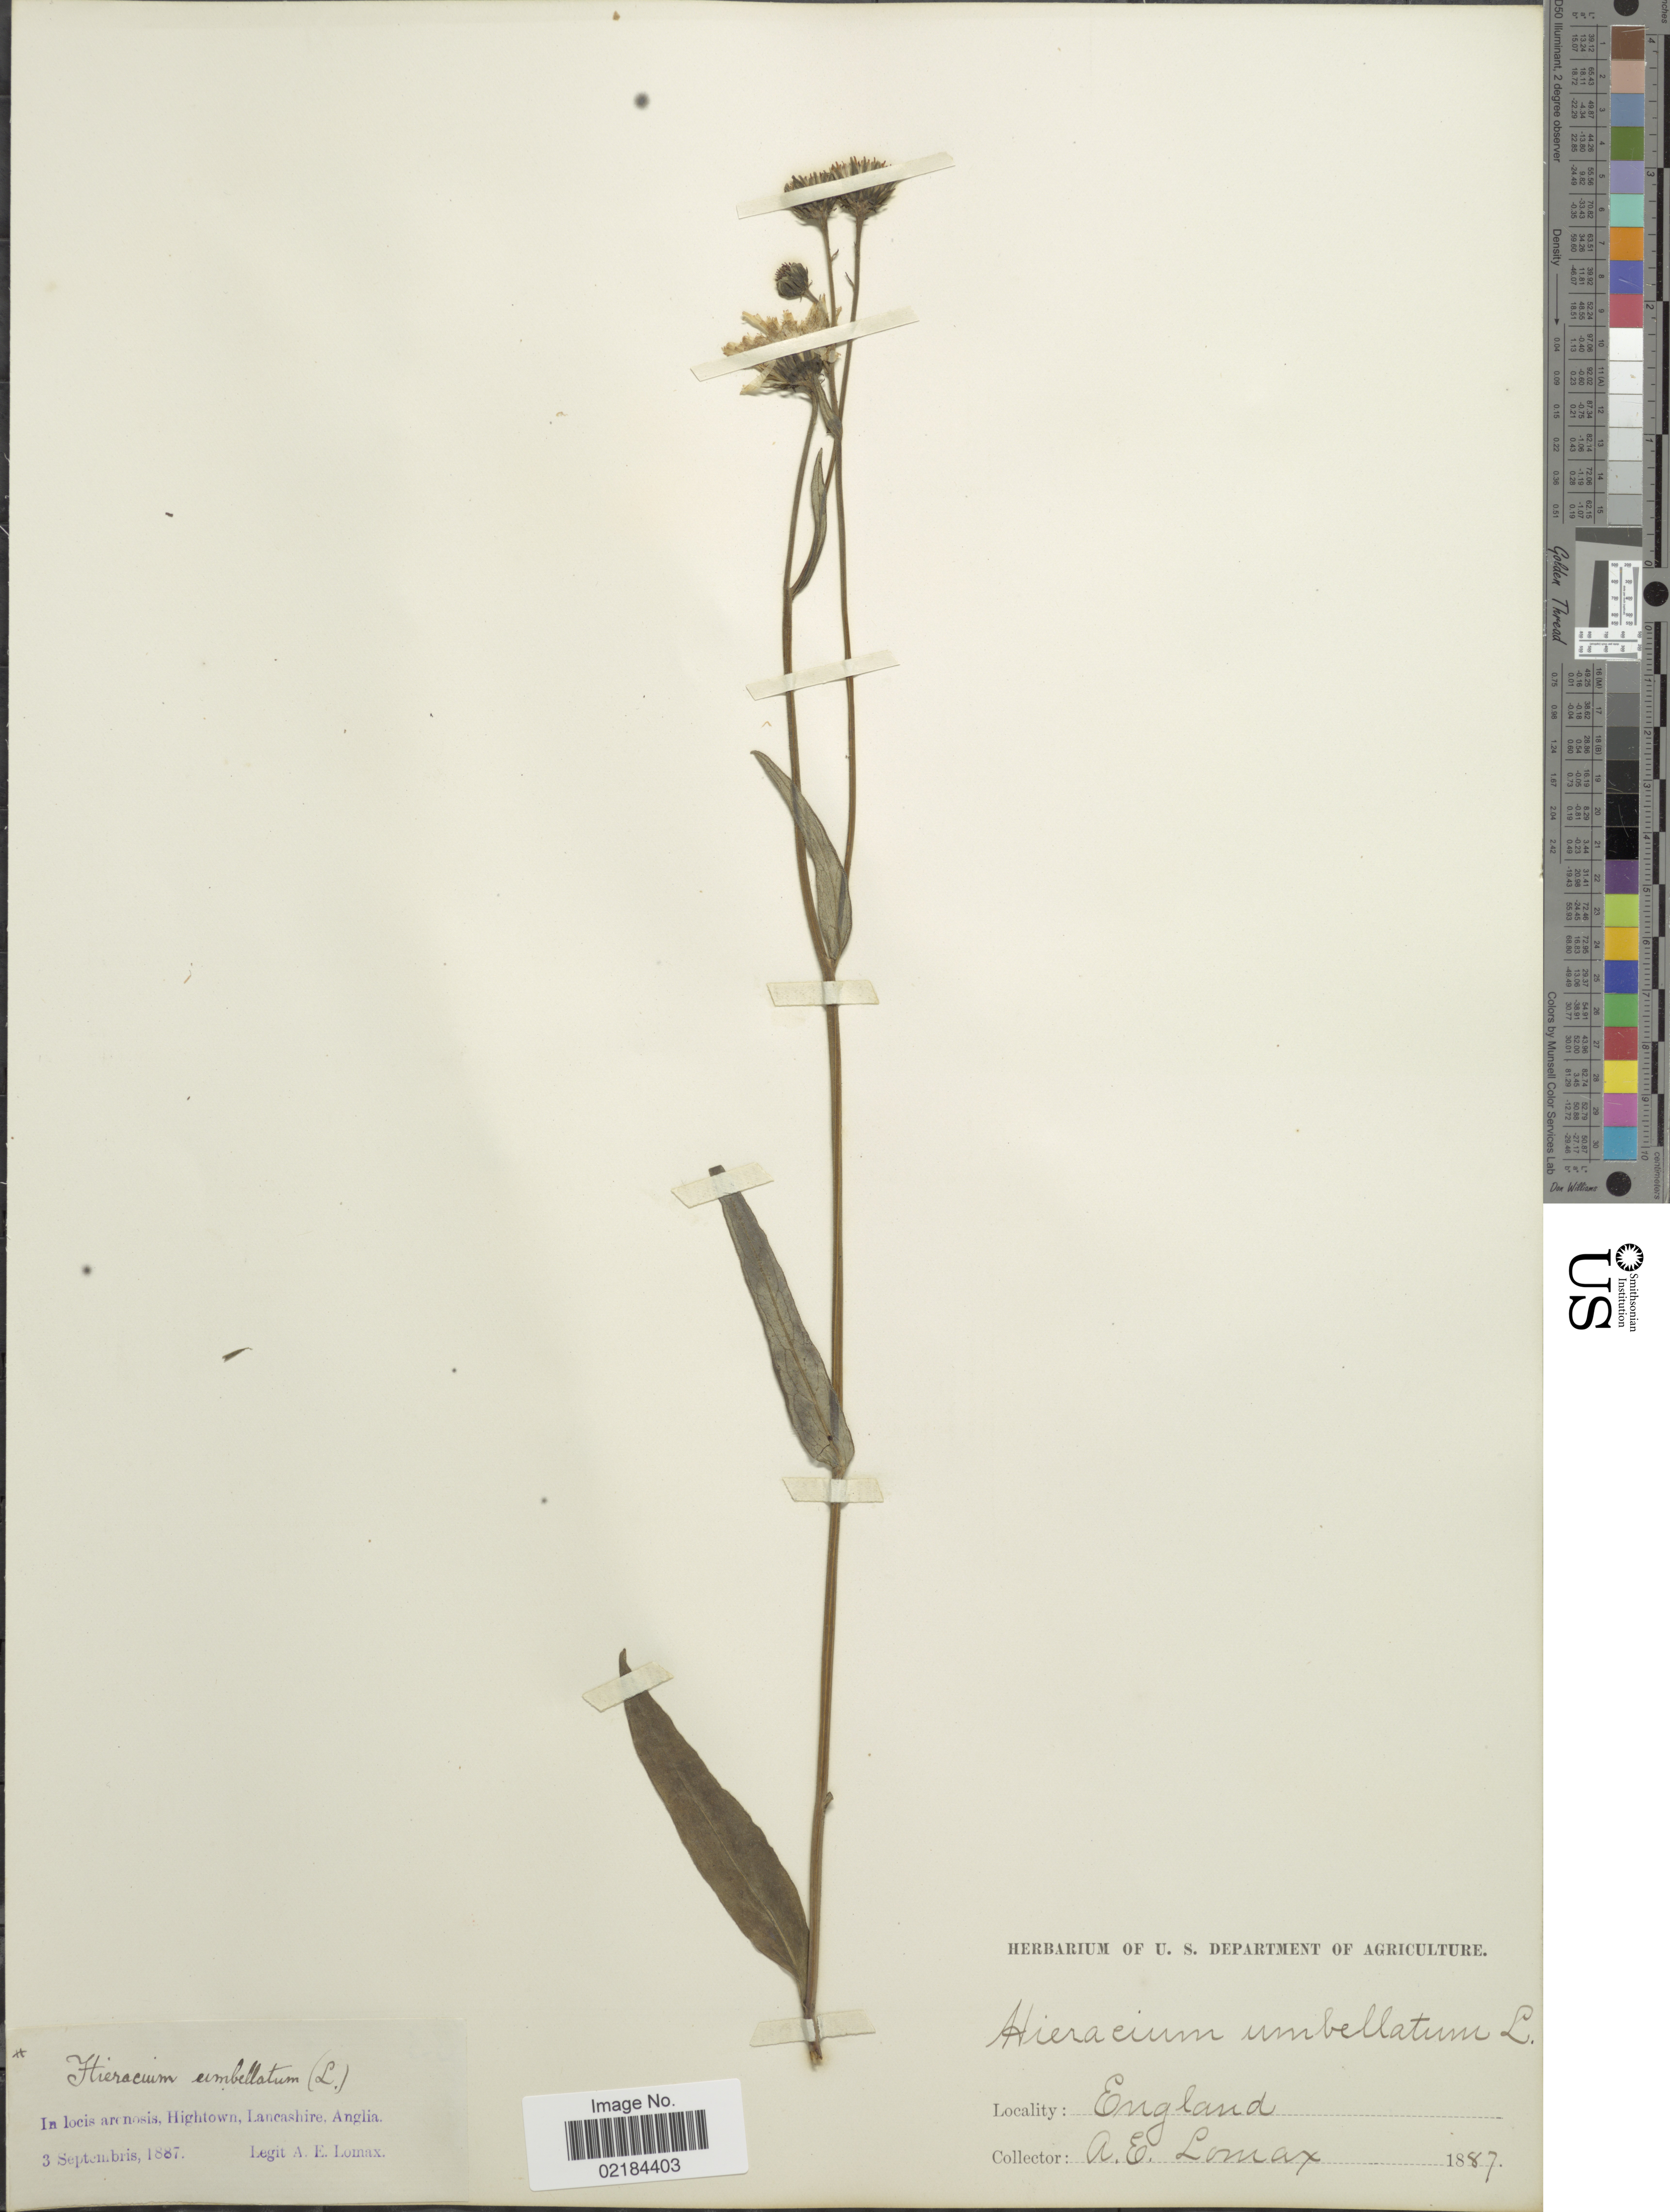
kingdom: Plantae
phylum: Tracheophyta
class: Magnoliopsida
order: Asterales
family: Asteraceae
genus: Hieracium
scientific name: Hieracium umbellatum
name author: L.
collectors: A. Lomax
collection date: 1887-09-03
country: United Kingdom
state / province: England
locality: In locis arenosis, Hightown, Lancashire, Anglia.